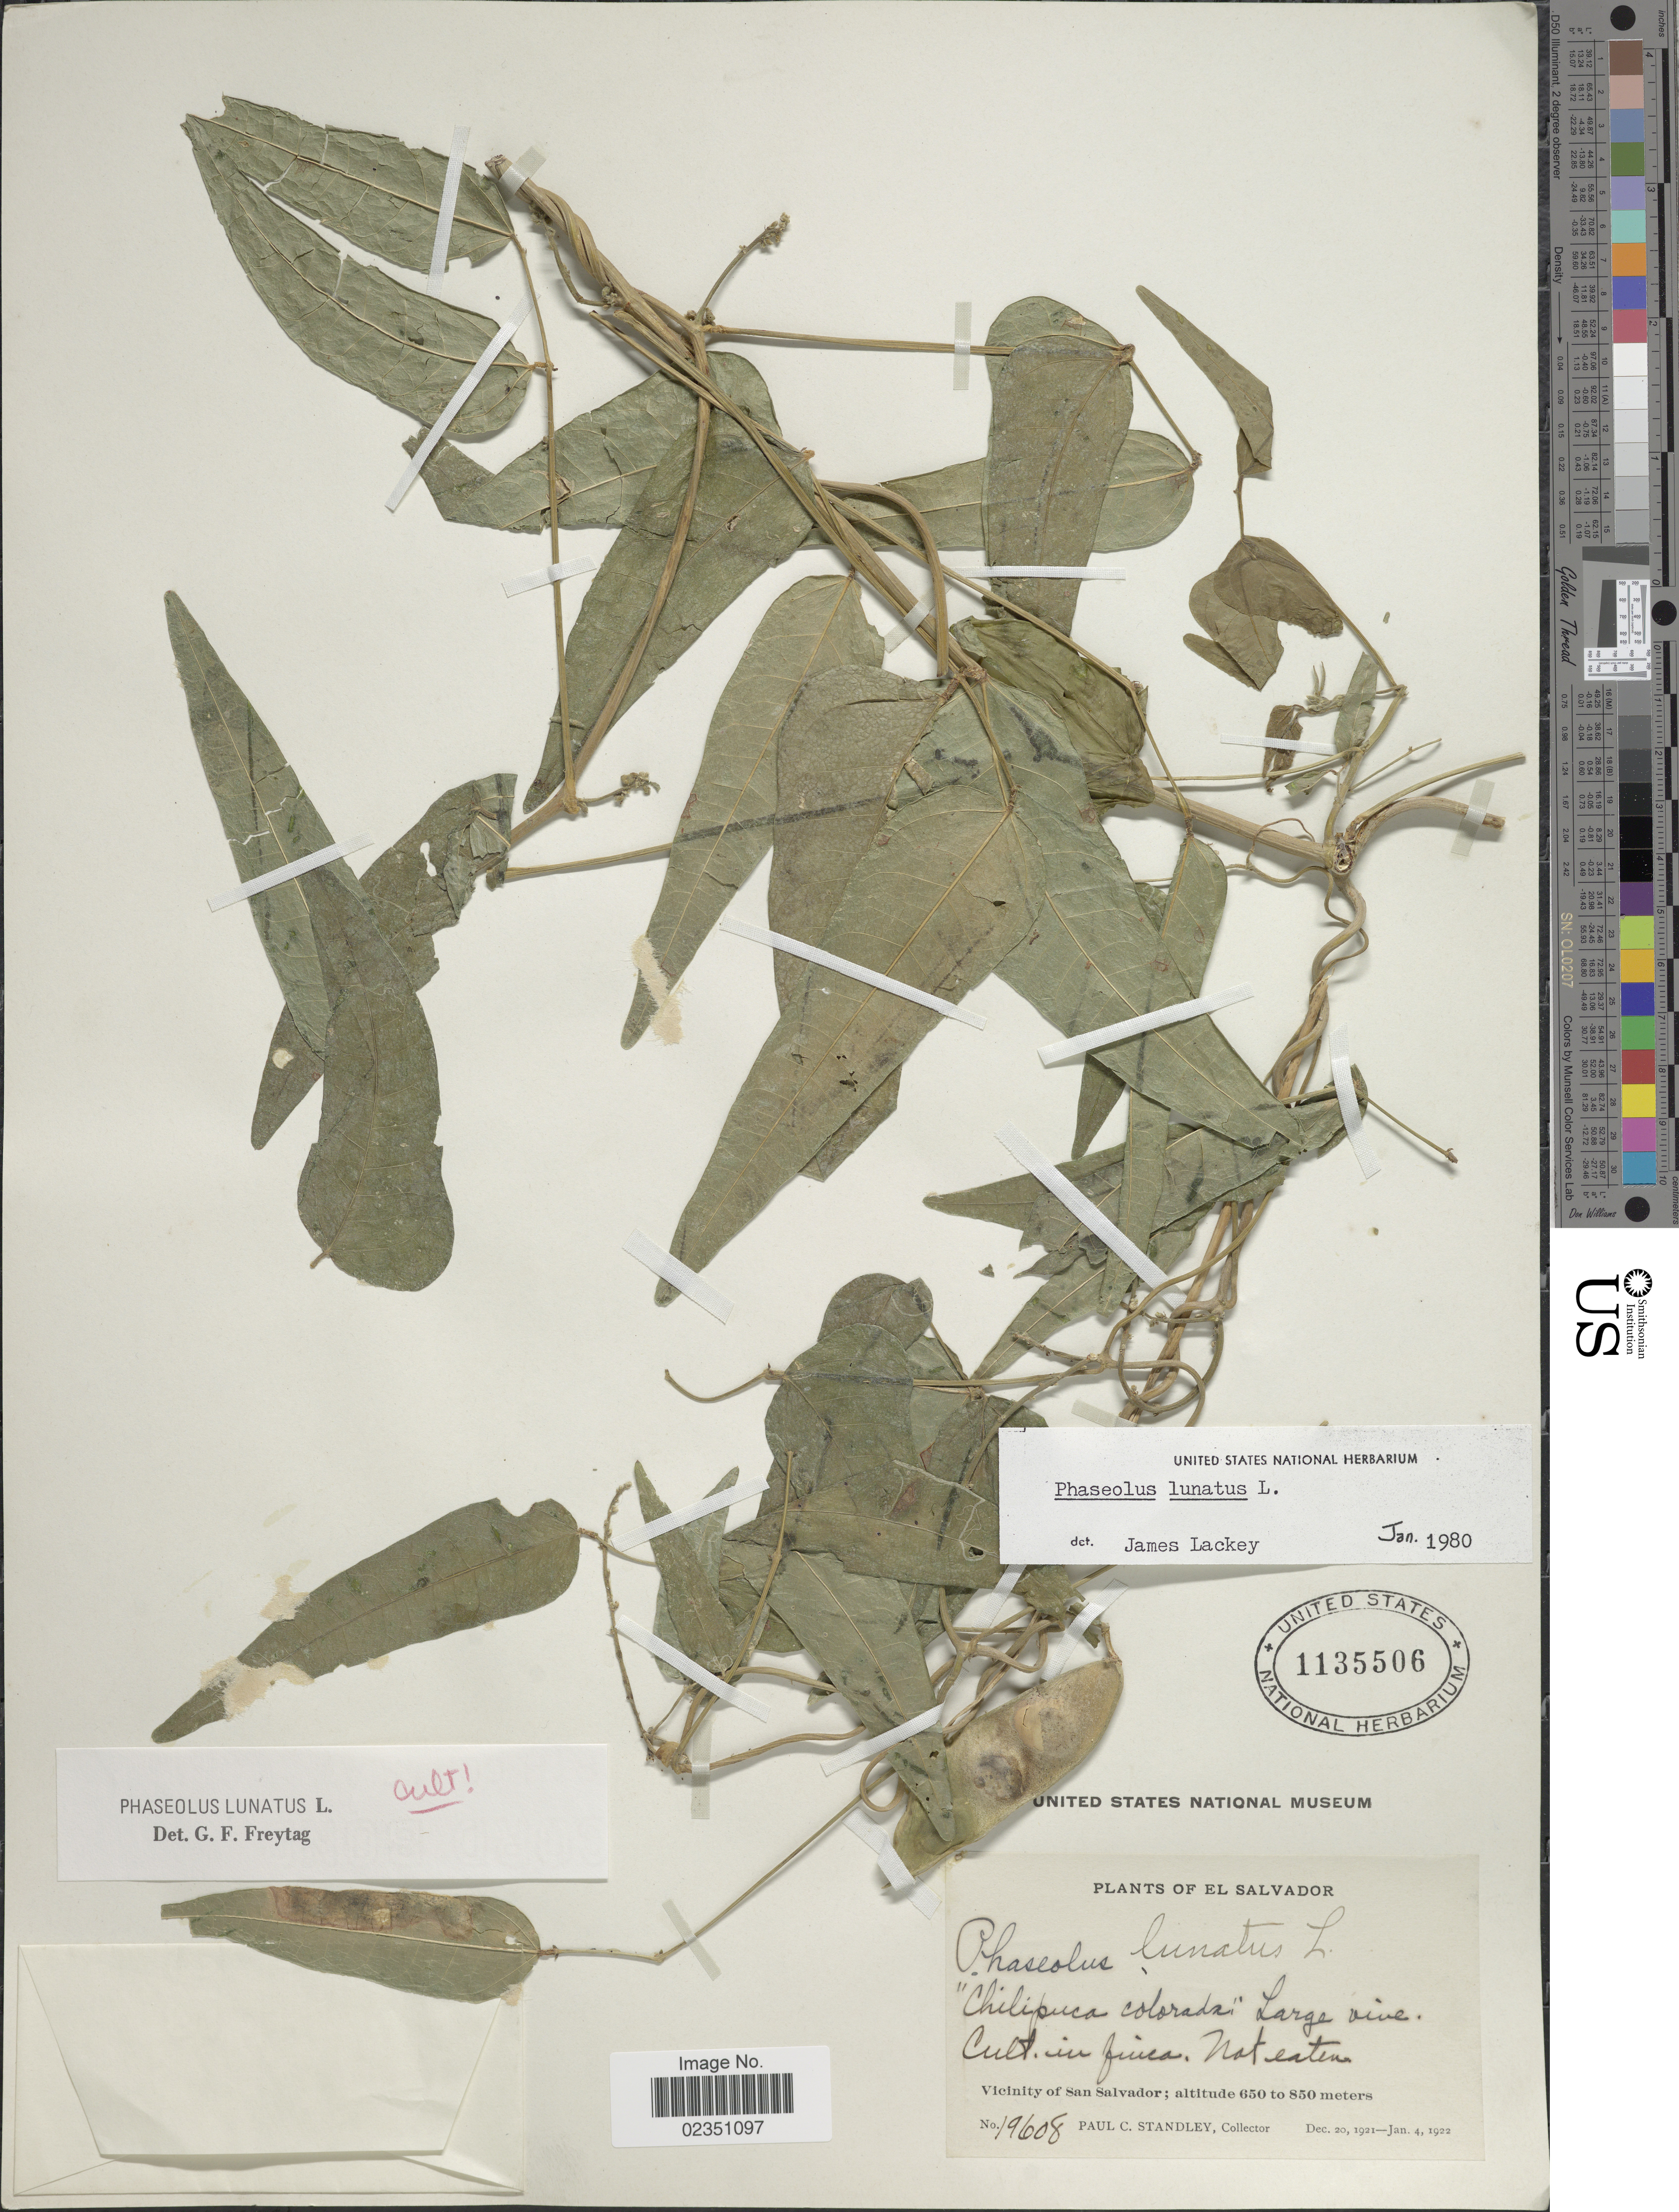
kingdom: Plantae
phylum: Tracheophyta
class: Magnoliopsida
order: Fabales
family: Fabaceae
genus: Phaseolus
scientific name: Phaseolus lunatus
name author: L.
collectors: P. C. Standley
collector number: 19608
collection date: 1921-12-20/1922-01-04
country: El Salvador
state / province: San Salvador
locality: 'Chilipuca colorada', Vicinity of San Salvador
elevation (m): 650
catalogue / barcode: US 1135506